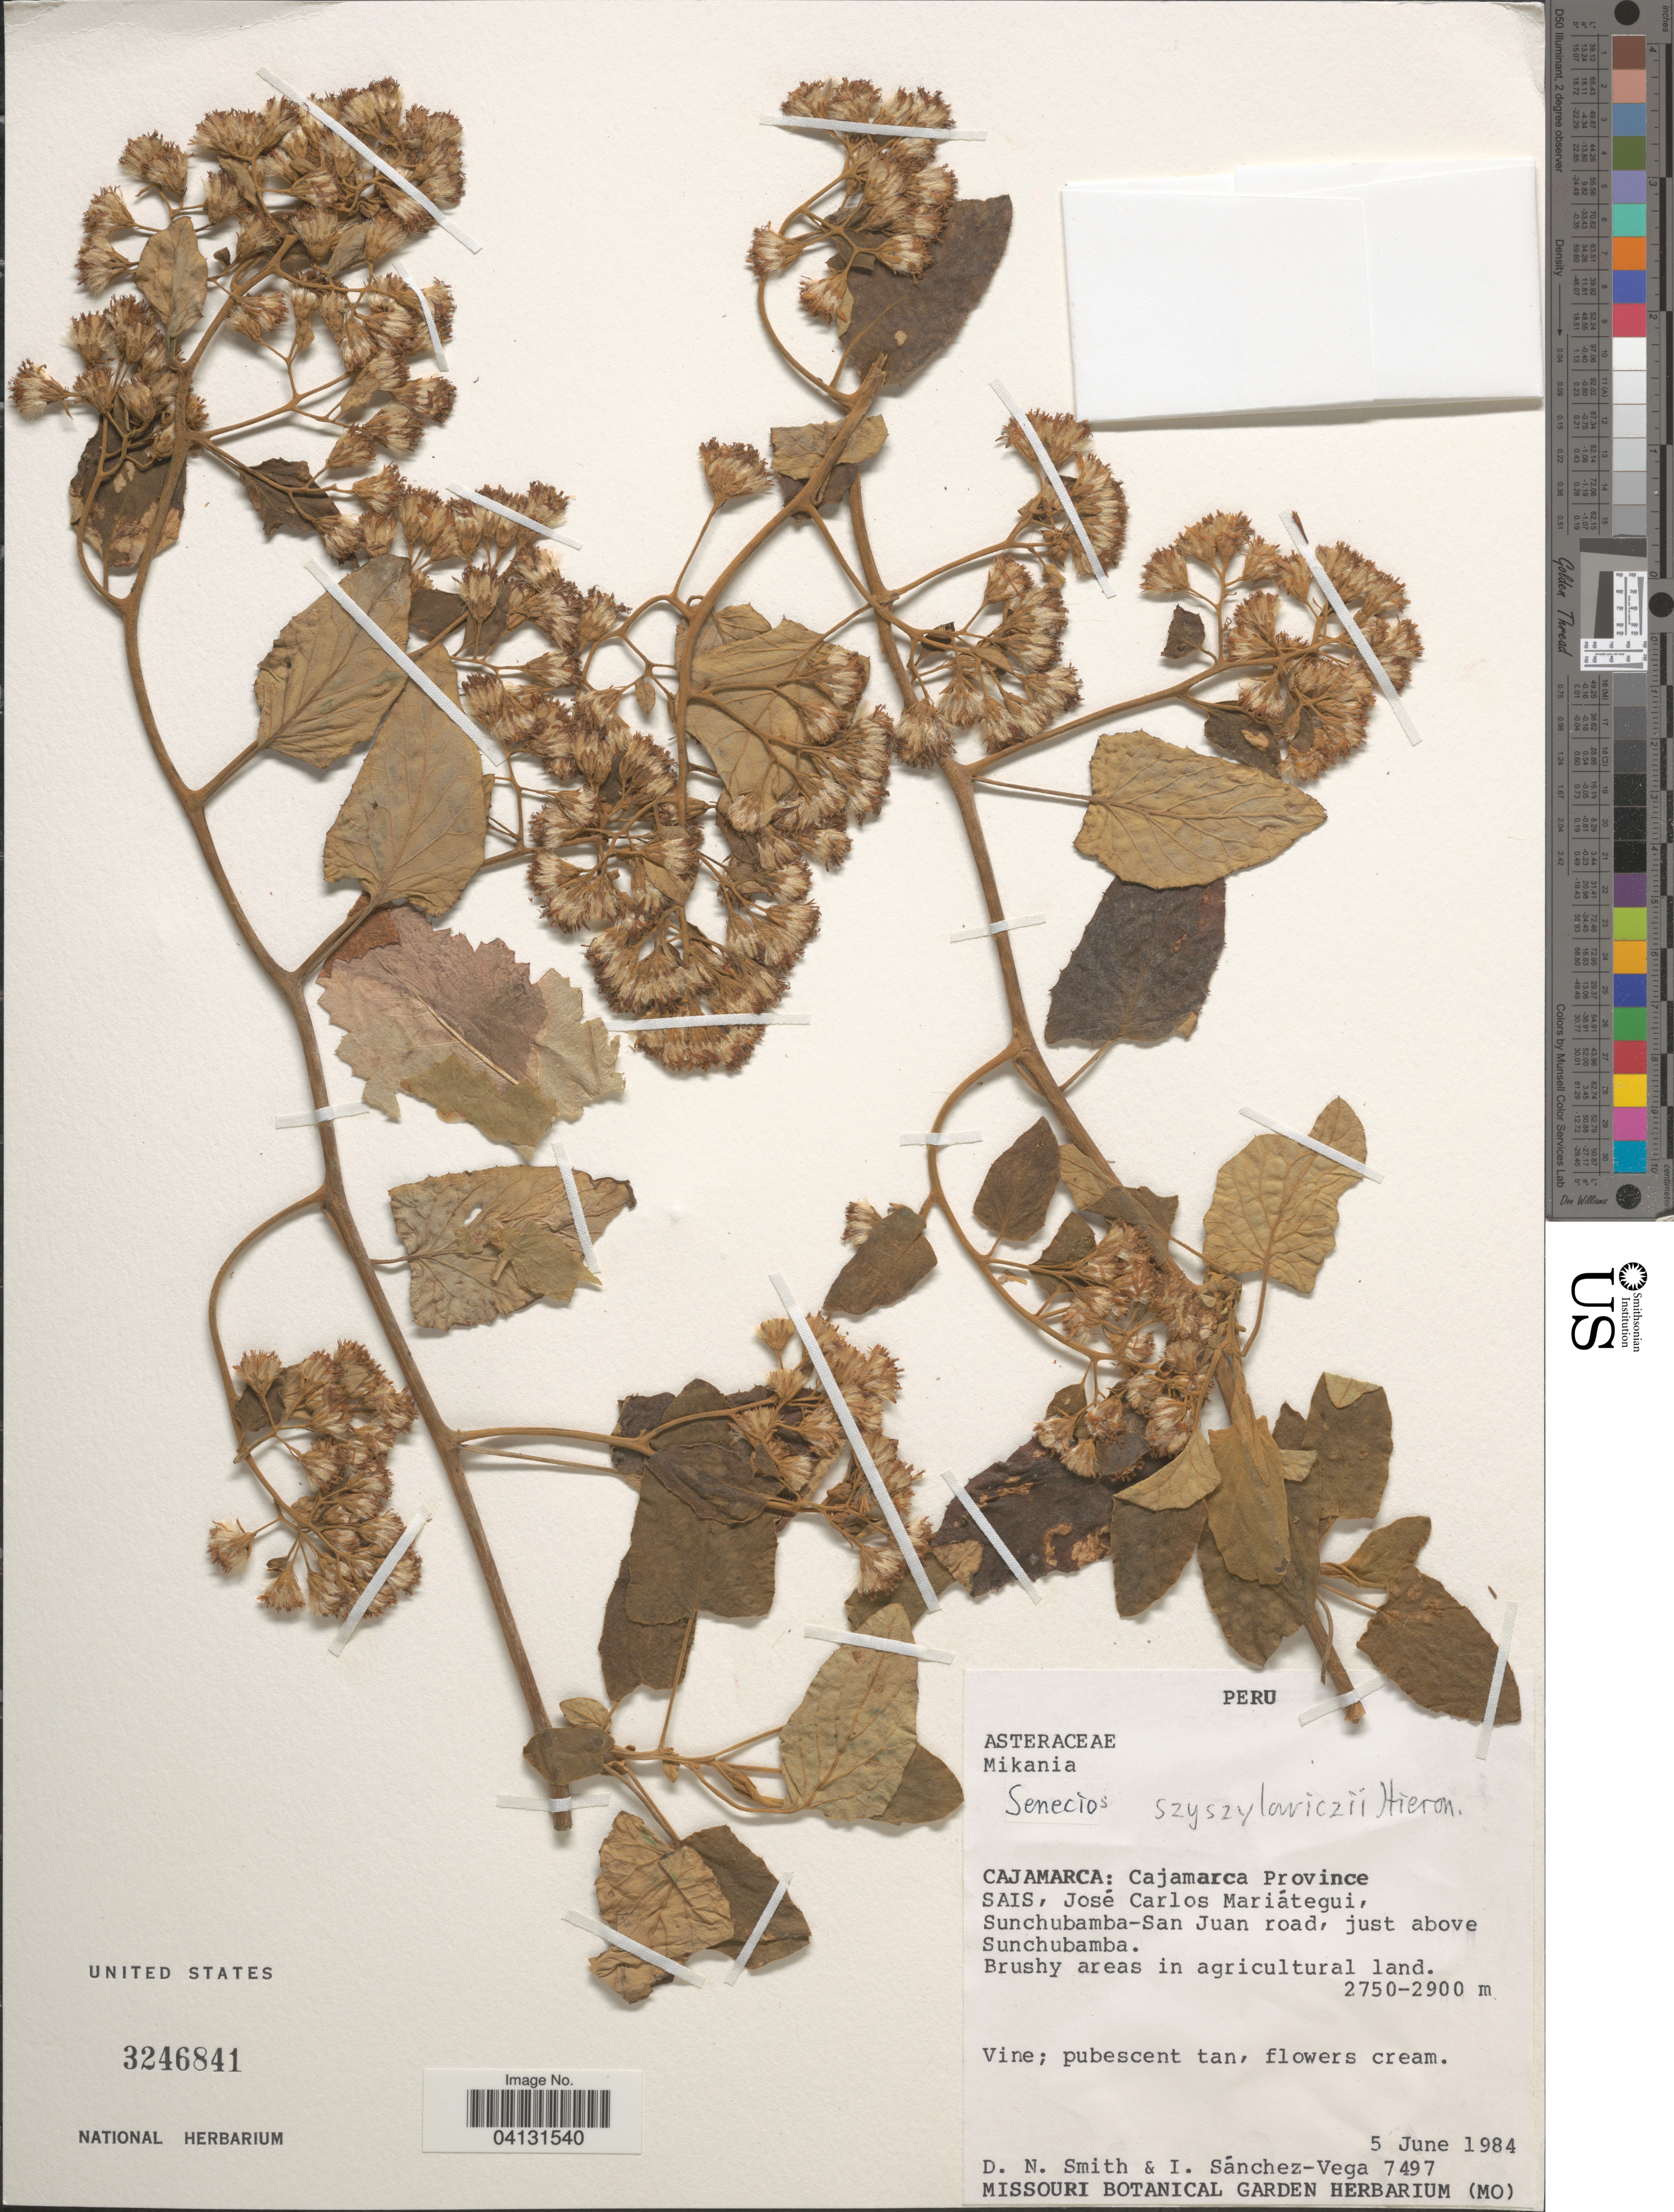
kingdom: Plantae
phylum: Tracheophyta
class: Magnoliopsida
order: Asterales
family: Asteraceae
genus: Senecio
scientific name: Senecio szyszylowiczii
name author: Hieron.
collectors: D. Smith & I. Sánchez Vega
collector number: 7497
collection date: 1984-06-05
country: Peru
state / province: Cajamarca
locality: Sais, José Carlos Mariátegui, Sunchubamba-San Juan road, just above Sunchubamba.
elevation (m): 2750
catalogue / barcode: US 3246841